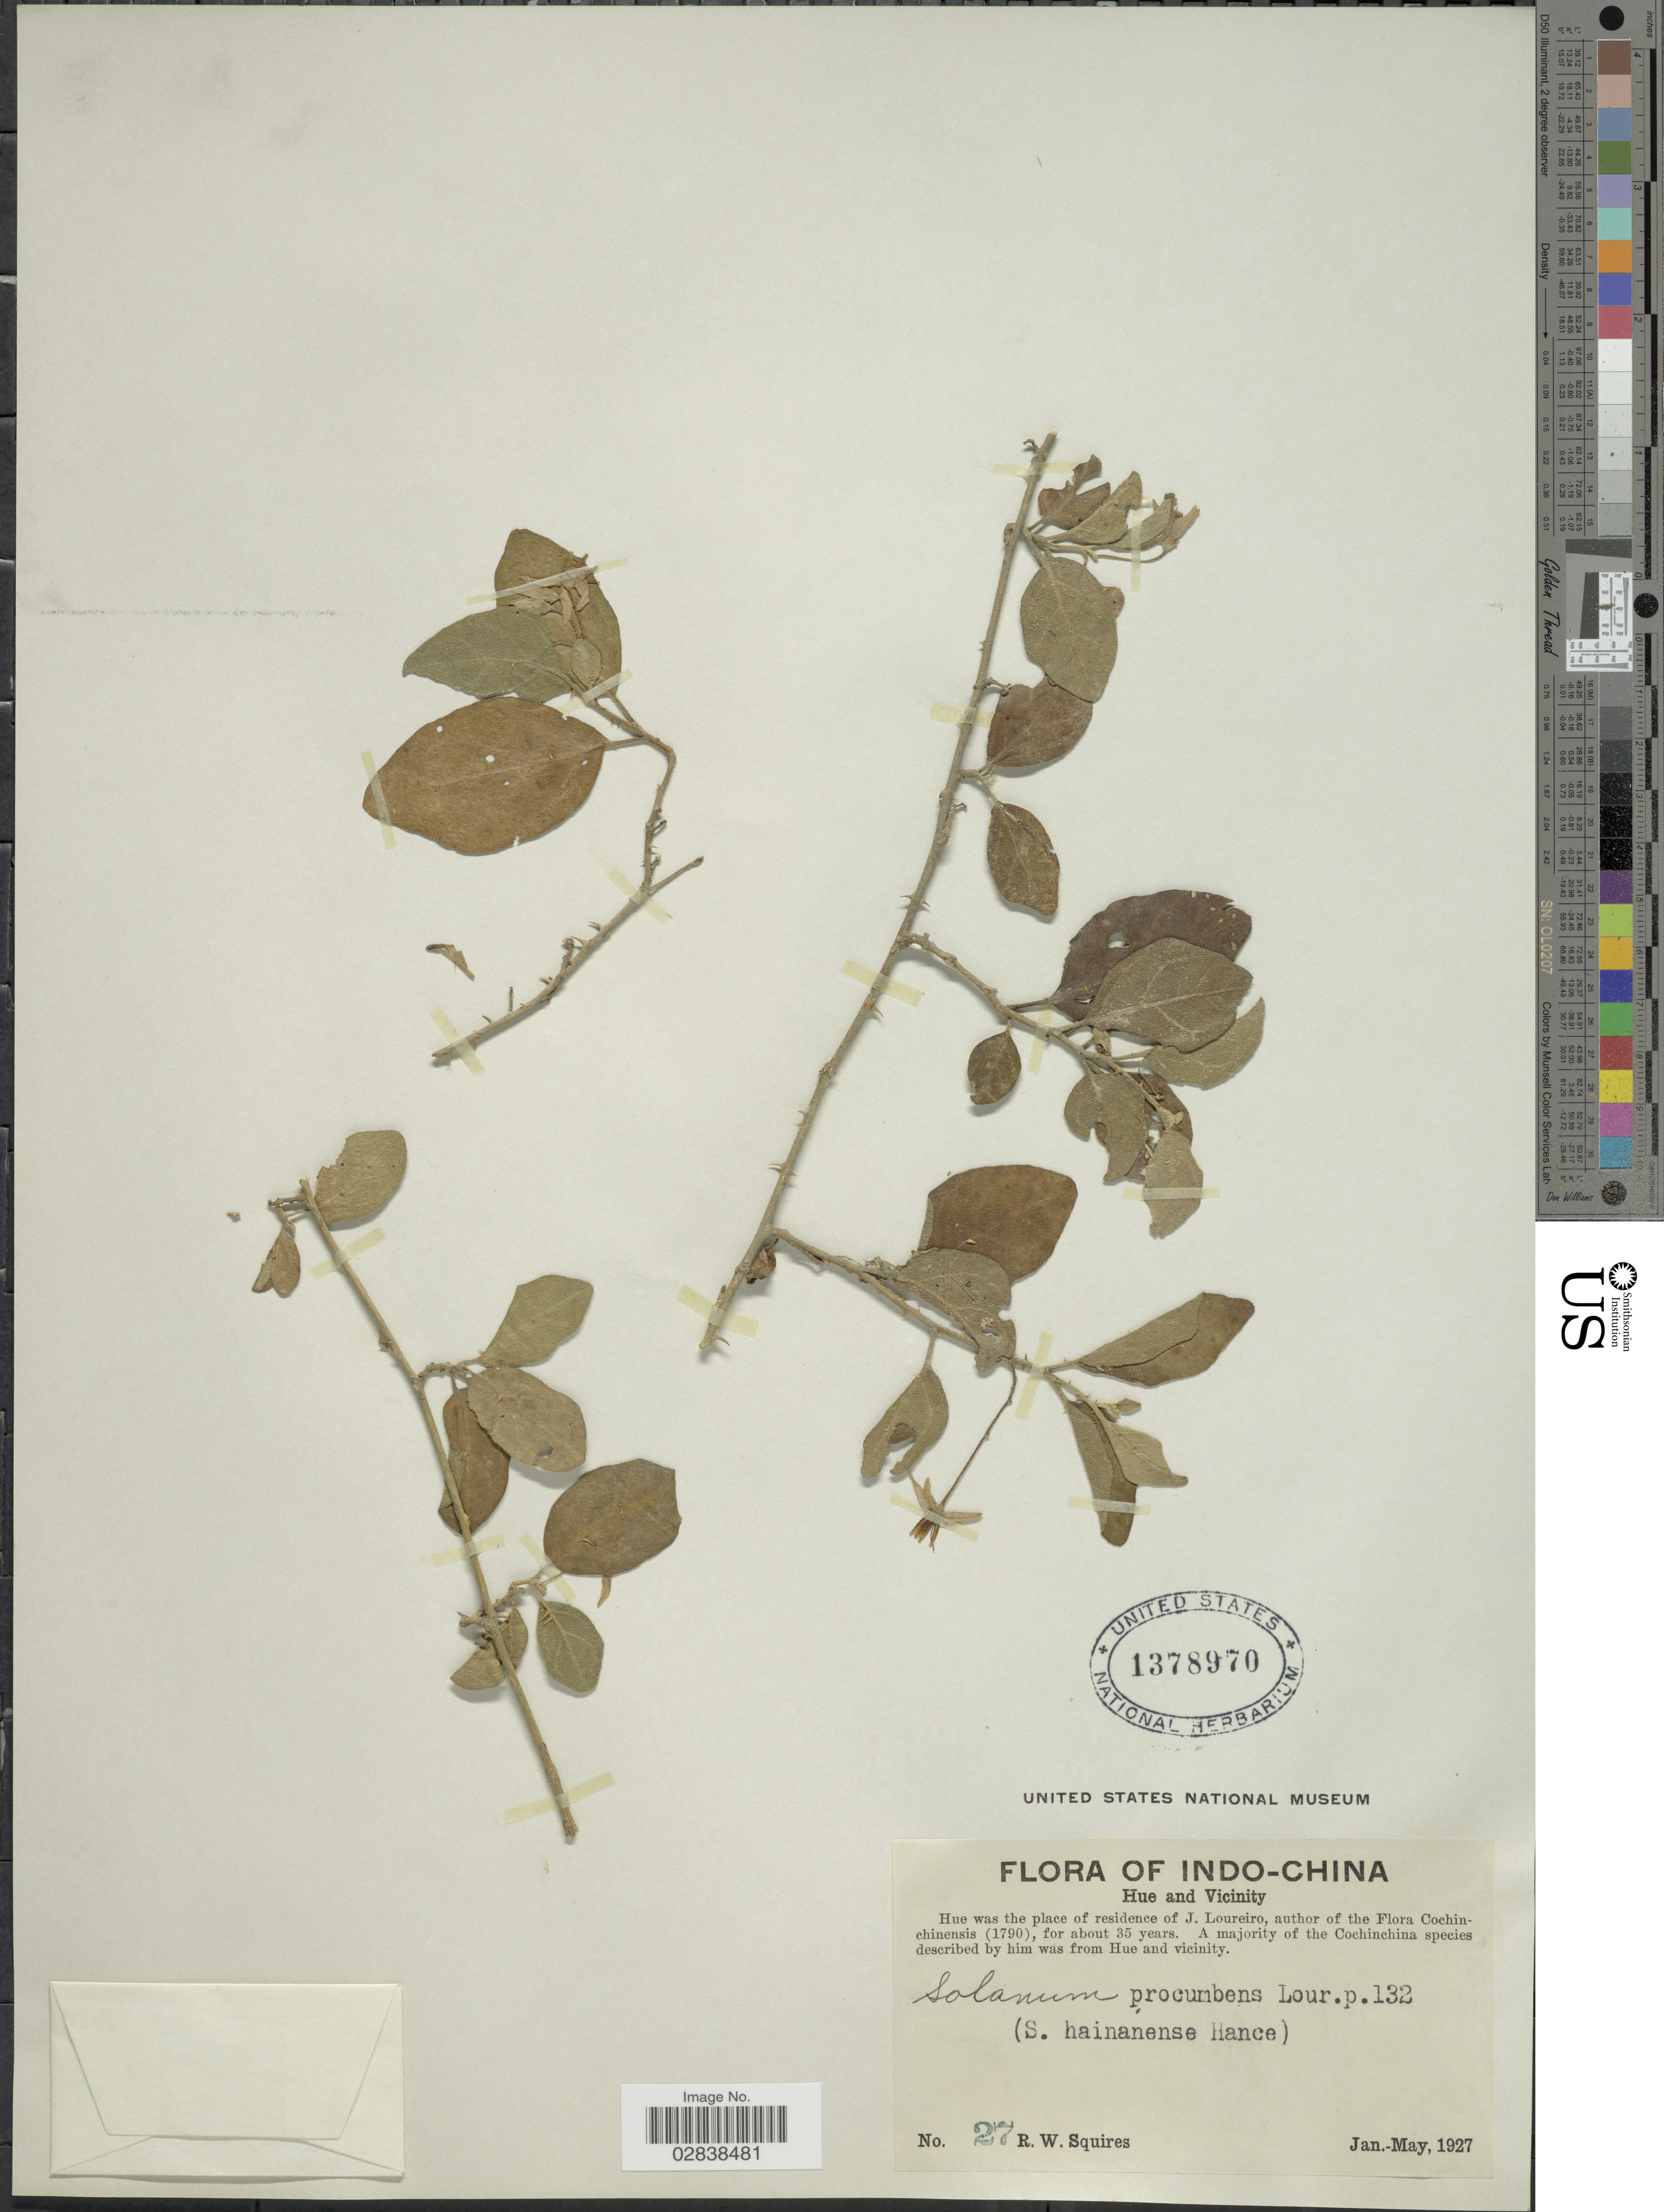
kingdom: Plantae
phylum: Tracheophyta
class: Magnoliopsida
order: Solanales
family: Solanaceae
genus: Solanum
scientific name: Solanum procumbens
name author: Lour.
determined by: Knapp, S. D.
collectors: R. Squires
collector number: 27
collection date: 1927-01/1927-05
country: Vietnam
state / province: Thua Thien-Hue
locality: Indo-China, Hue and vicinity.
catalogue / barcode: US 1378970